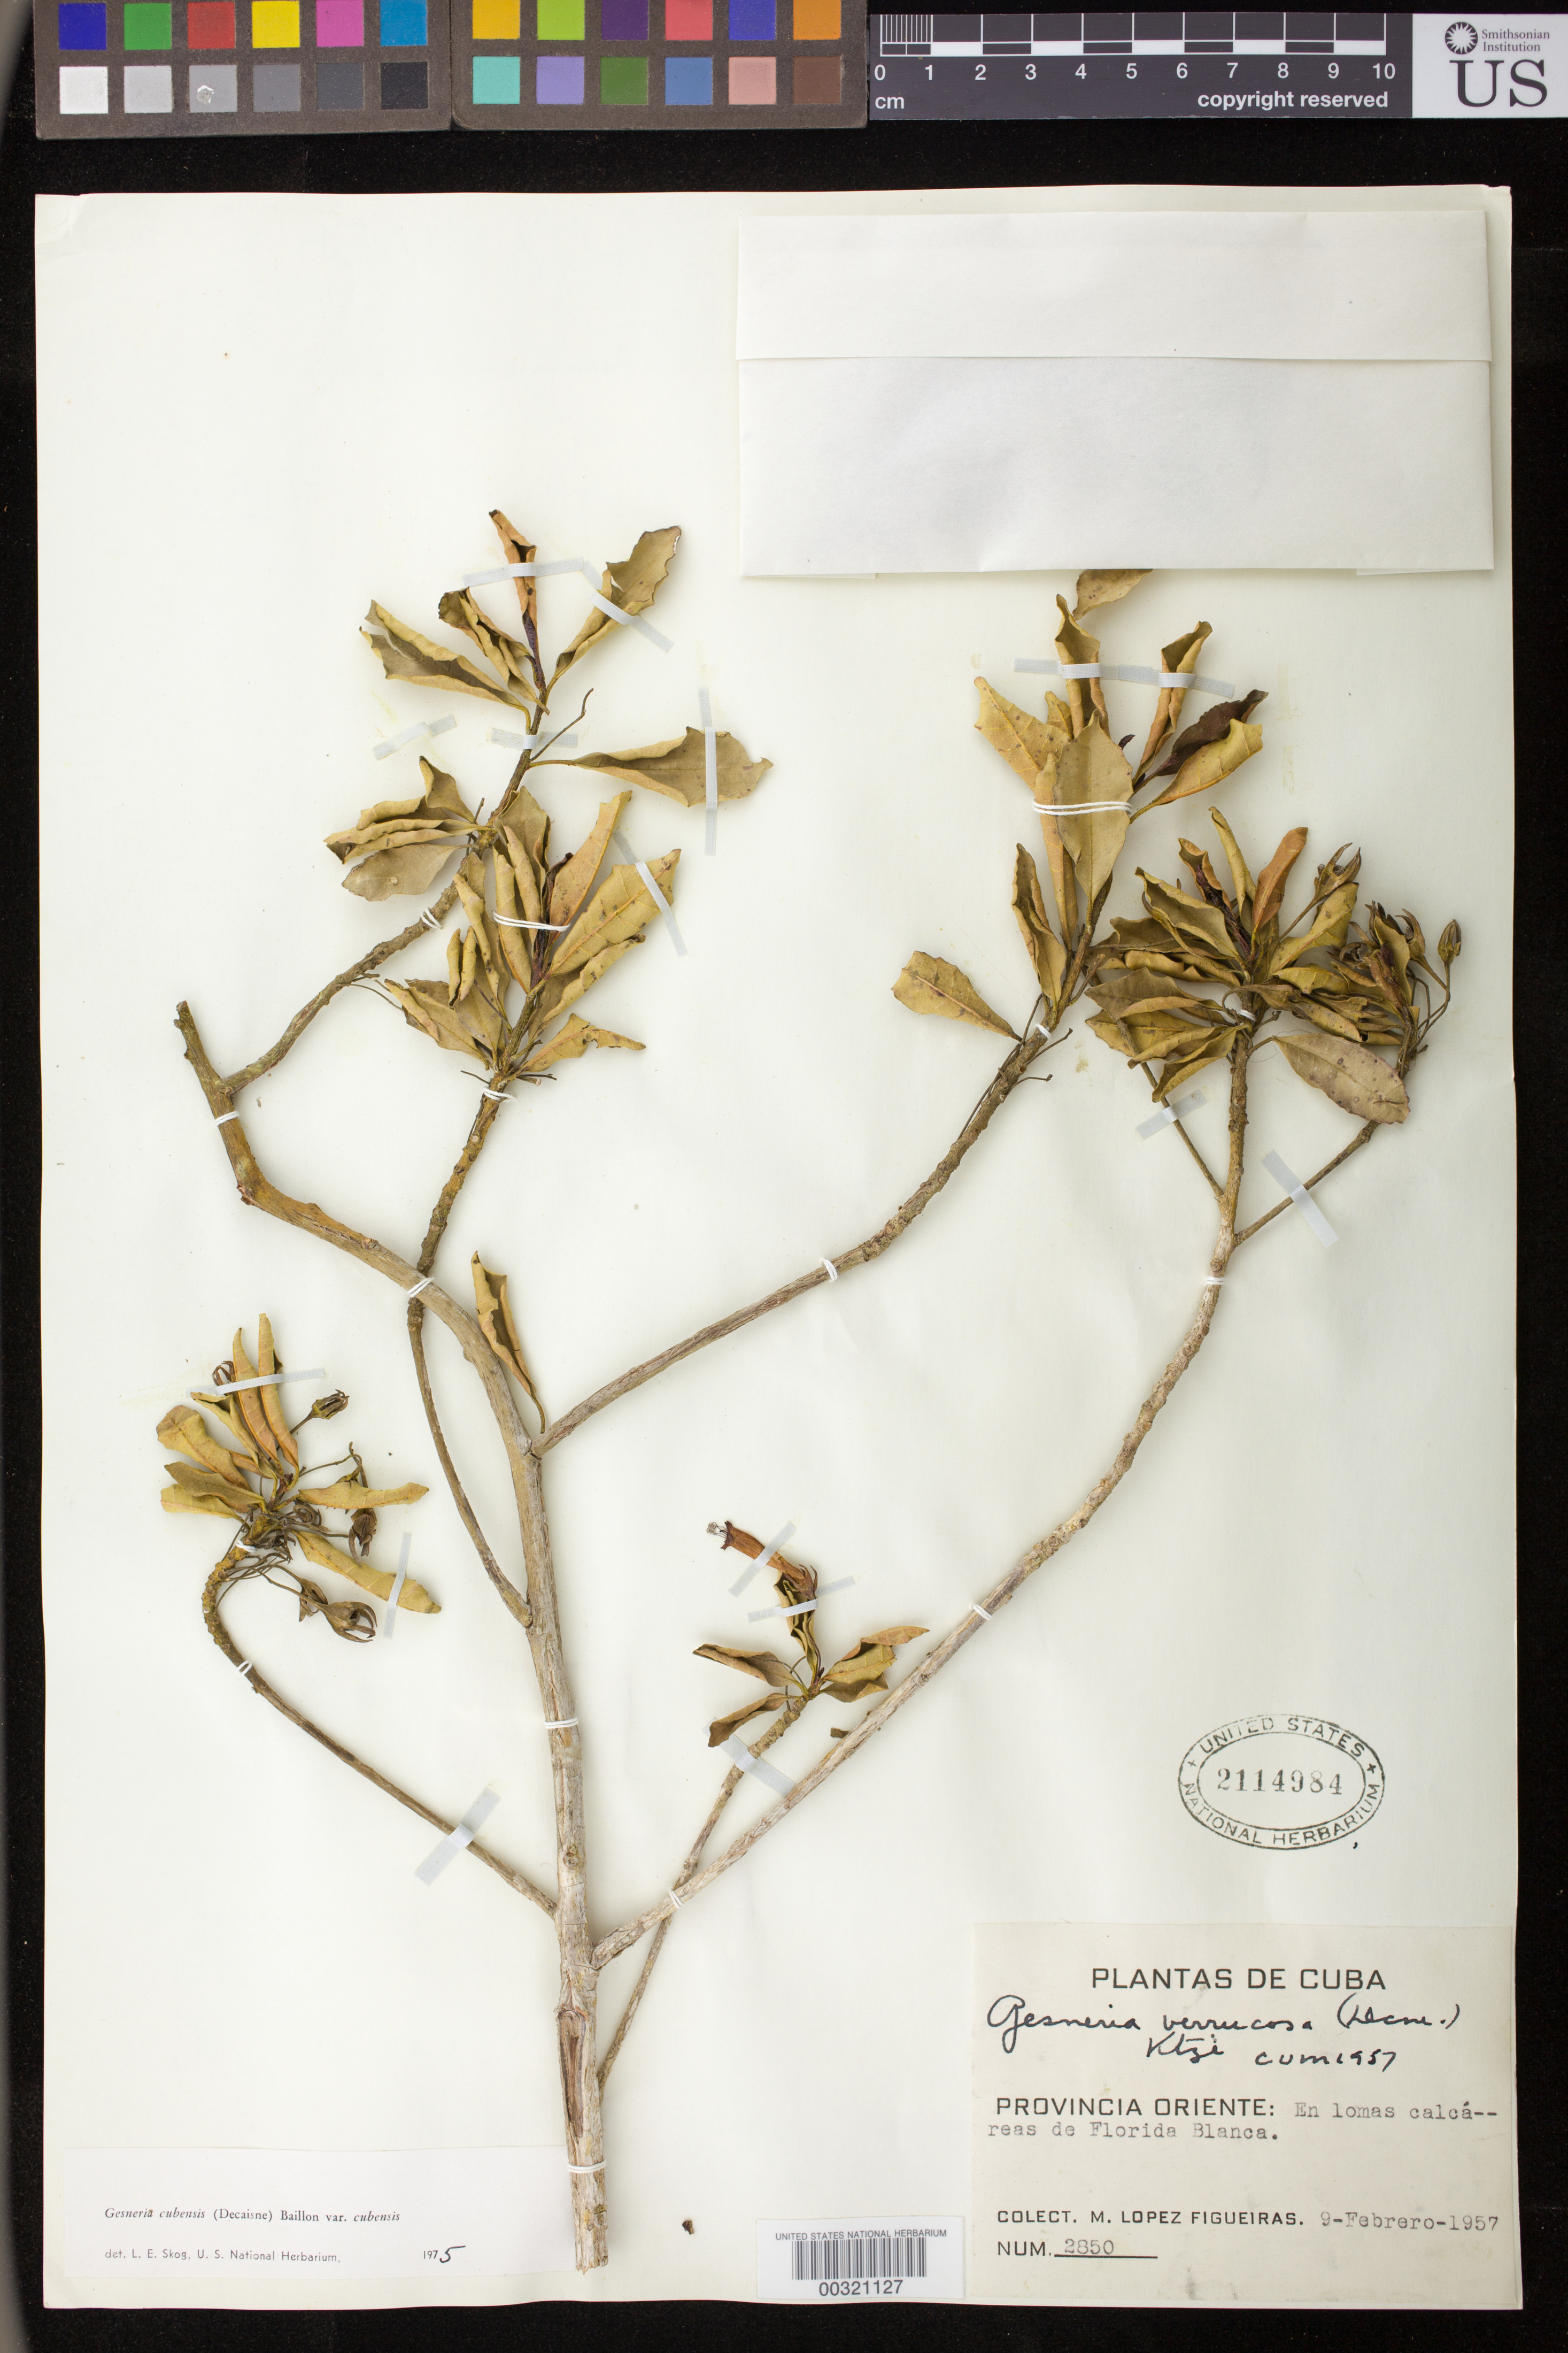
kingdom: Plantae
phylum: Tracheophyta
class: Magnoliopsida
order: Lamiales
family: Gesneriaceae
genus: Gesneria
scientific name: Gesneria cubensis var. cubensis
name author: (Decne.) Baill.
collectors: M. López Figueiras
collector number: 2850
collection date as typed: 09 Feb 1957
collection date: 1957-02-09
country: Cuba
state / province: Oriente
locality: Florida Blanca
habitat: Lomas calcareas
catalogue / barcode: US 2114984